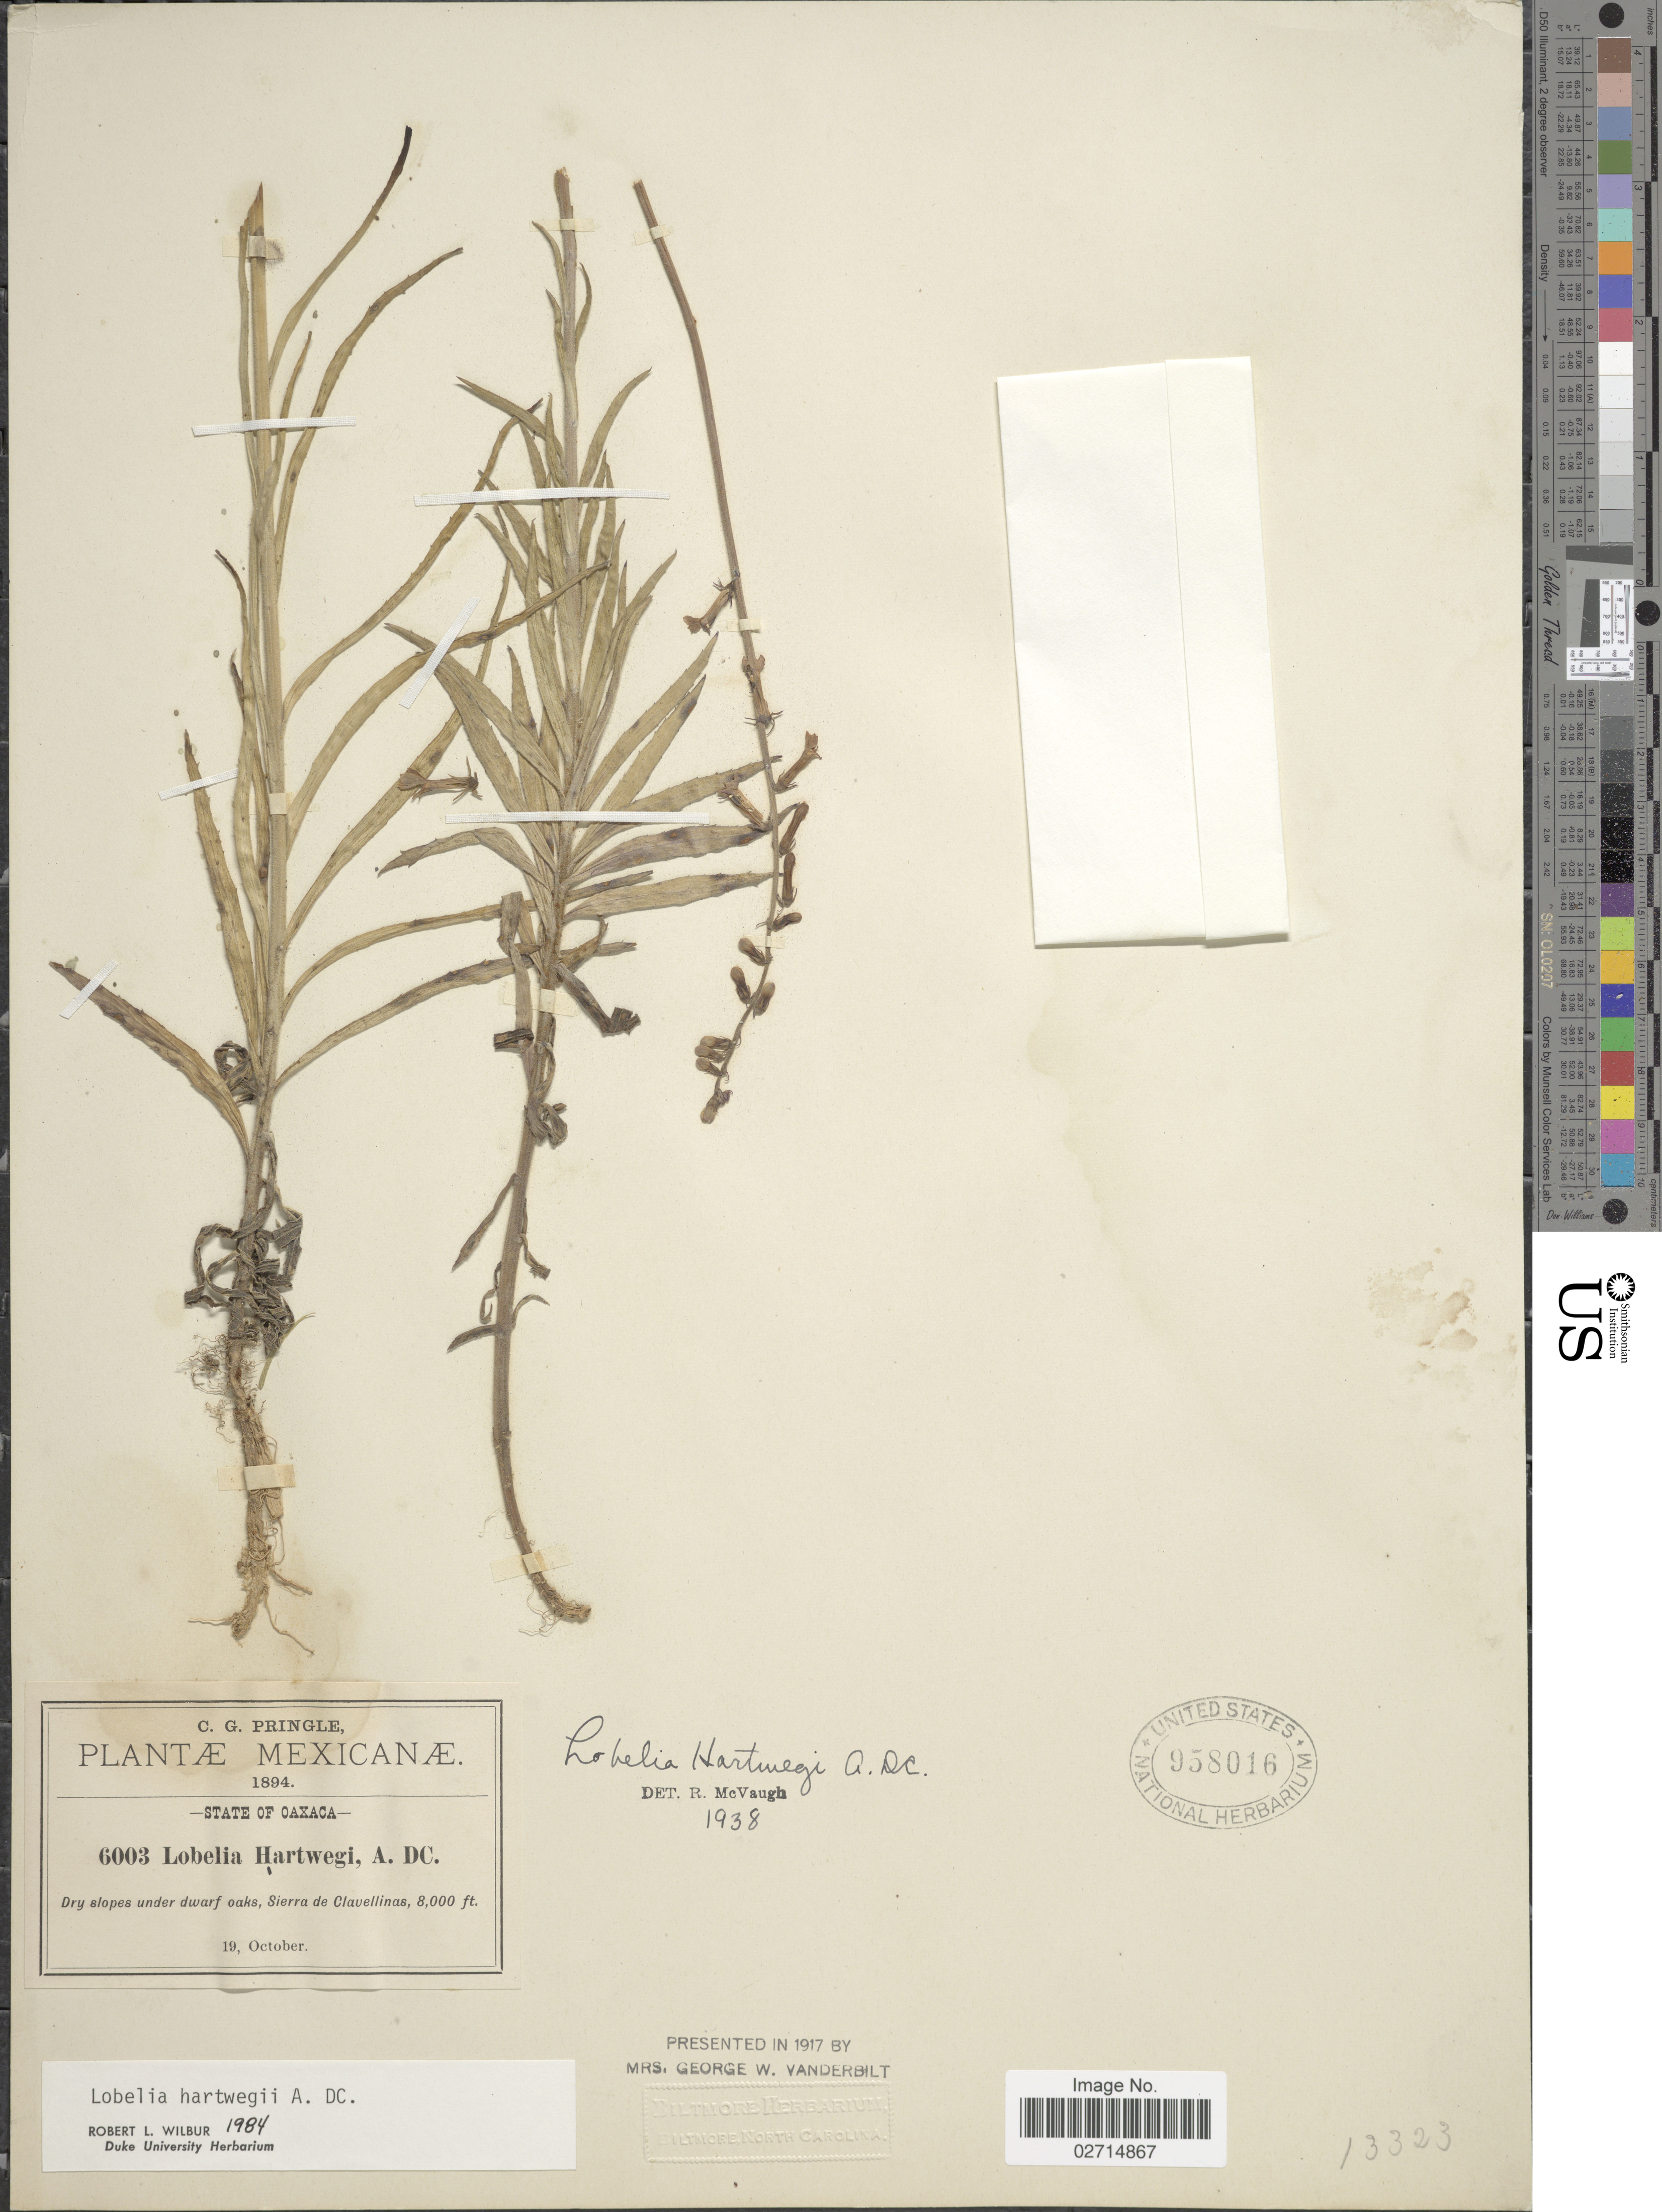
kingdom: Plantae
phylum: Tracheophyta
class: Magnoliopsida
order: Asterales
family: Campanulaceae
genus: Lobelia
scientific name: Lobelia hartwegii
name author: Benth. ex A. DC.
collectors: C. G. Pringle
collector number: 6003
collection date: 1894-10-19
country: Mexico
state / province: Oaxaca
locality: State of Oaxaca, DRy slopes under dwarf oaks, Sierra de Clavellinas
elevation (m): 2438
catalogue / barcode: US 958016